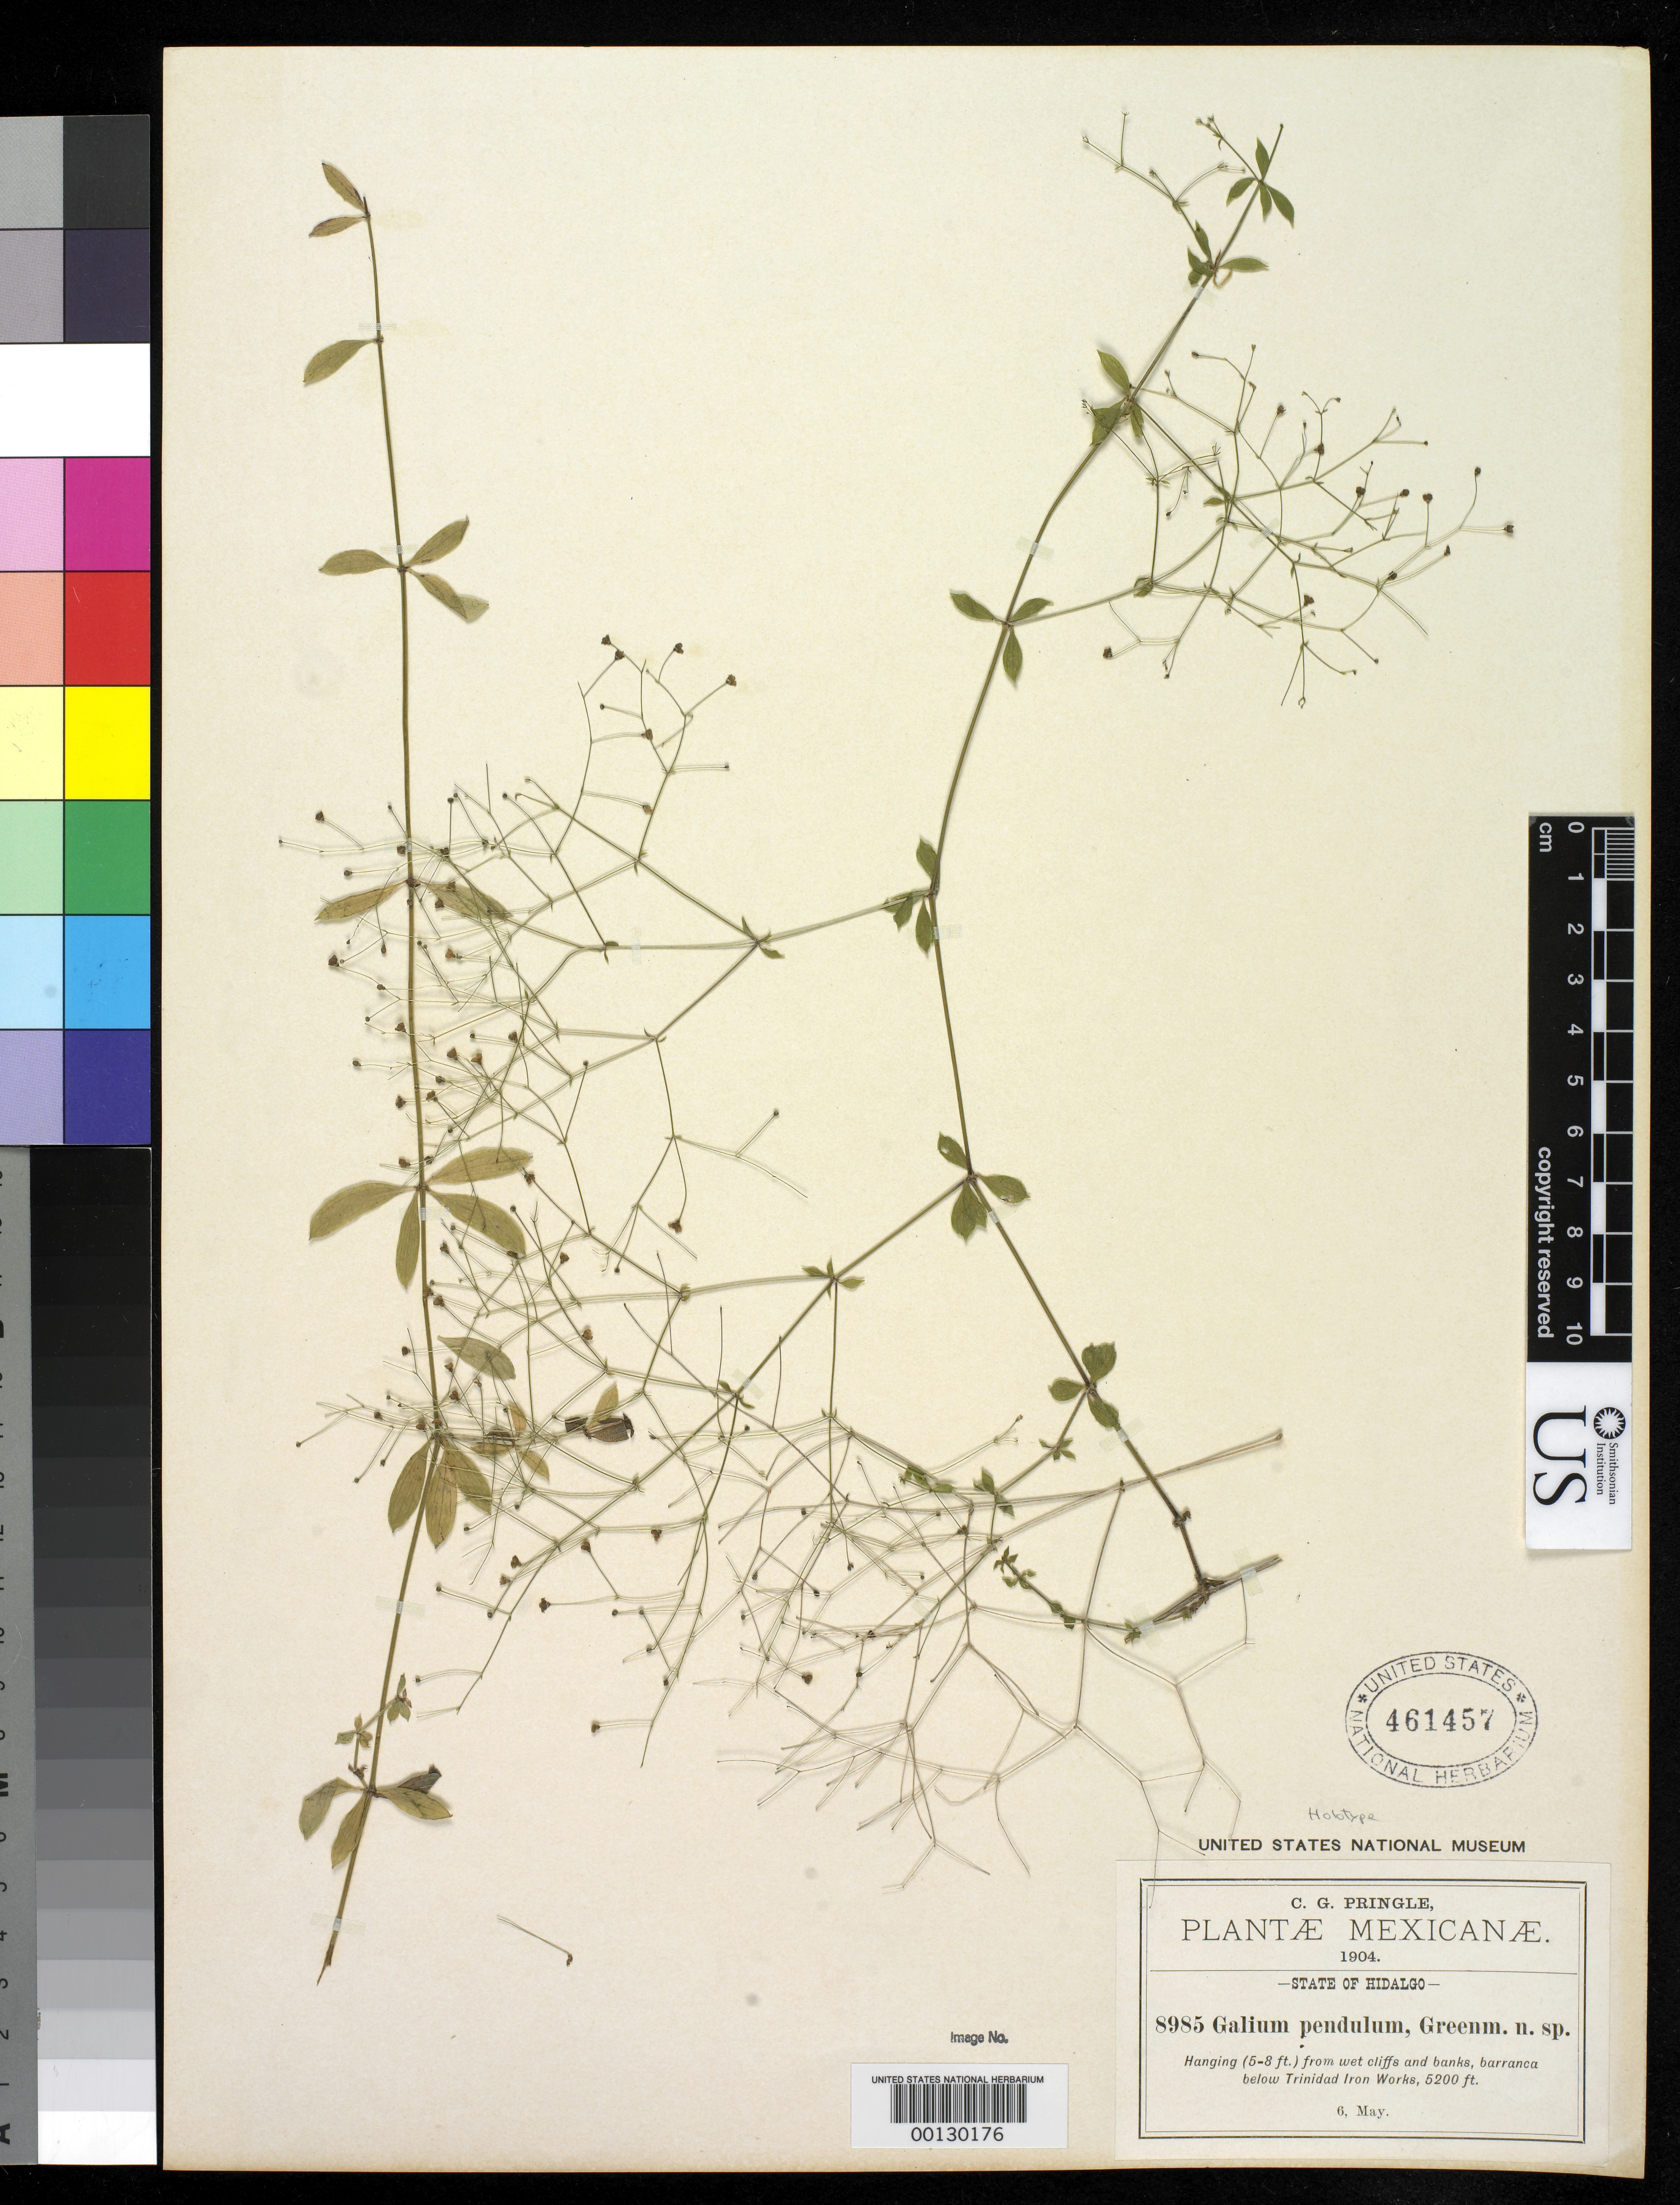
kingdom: Plantae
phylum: Tracheophyta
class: Magnoliopsida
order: Gentianales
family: Rubiaceae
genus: Galium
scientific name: Galium pendulum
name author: Greenm.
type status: Isotype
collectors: C. G. Pringle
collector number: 8985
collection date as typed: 06 May 1904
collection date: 1904-05-06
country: Mexico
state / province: Hidalgo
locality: Below Trinidad Iron Works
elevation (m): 1585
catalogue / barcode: US 461457